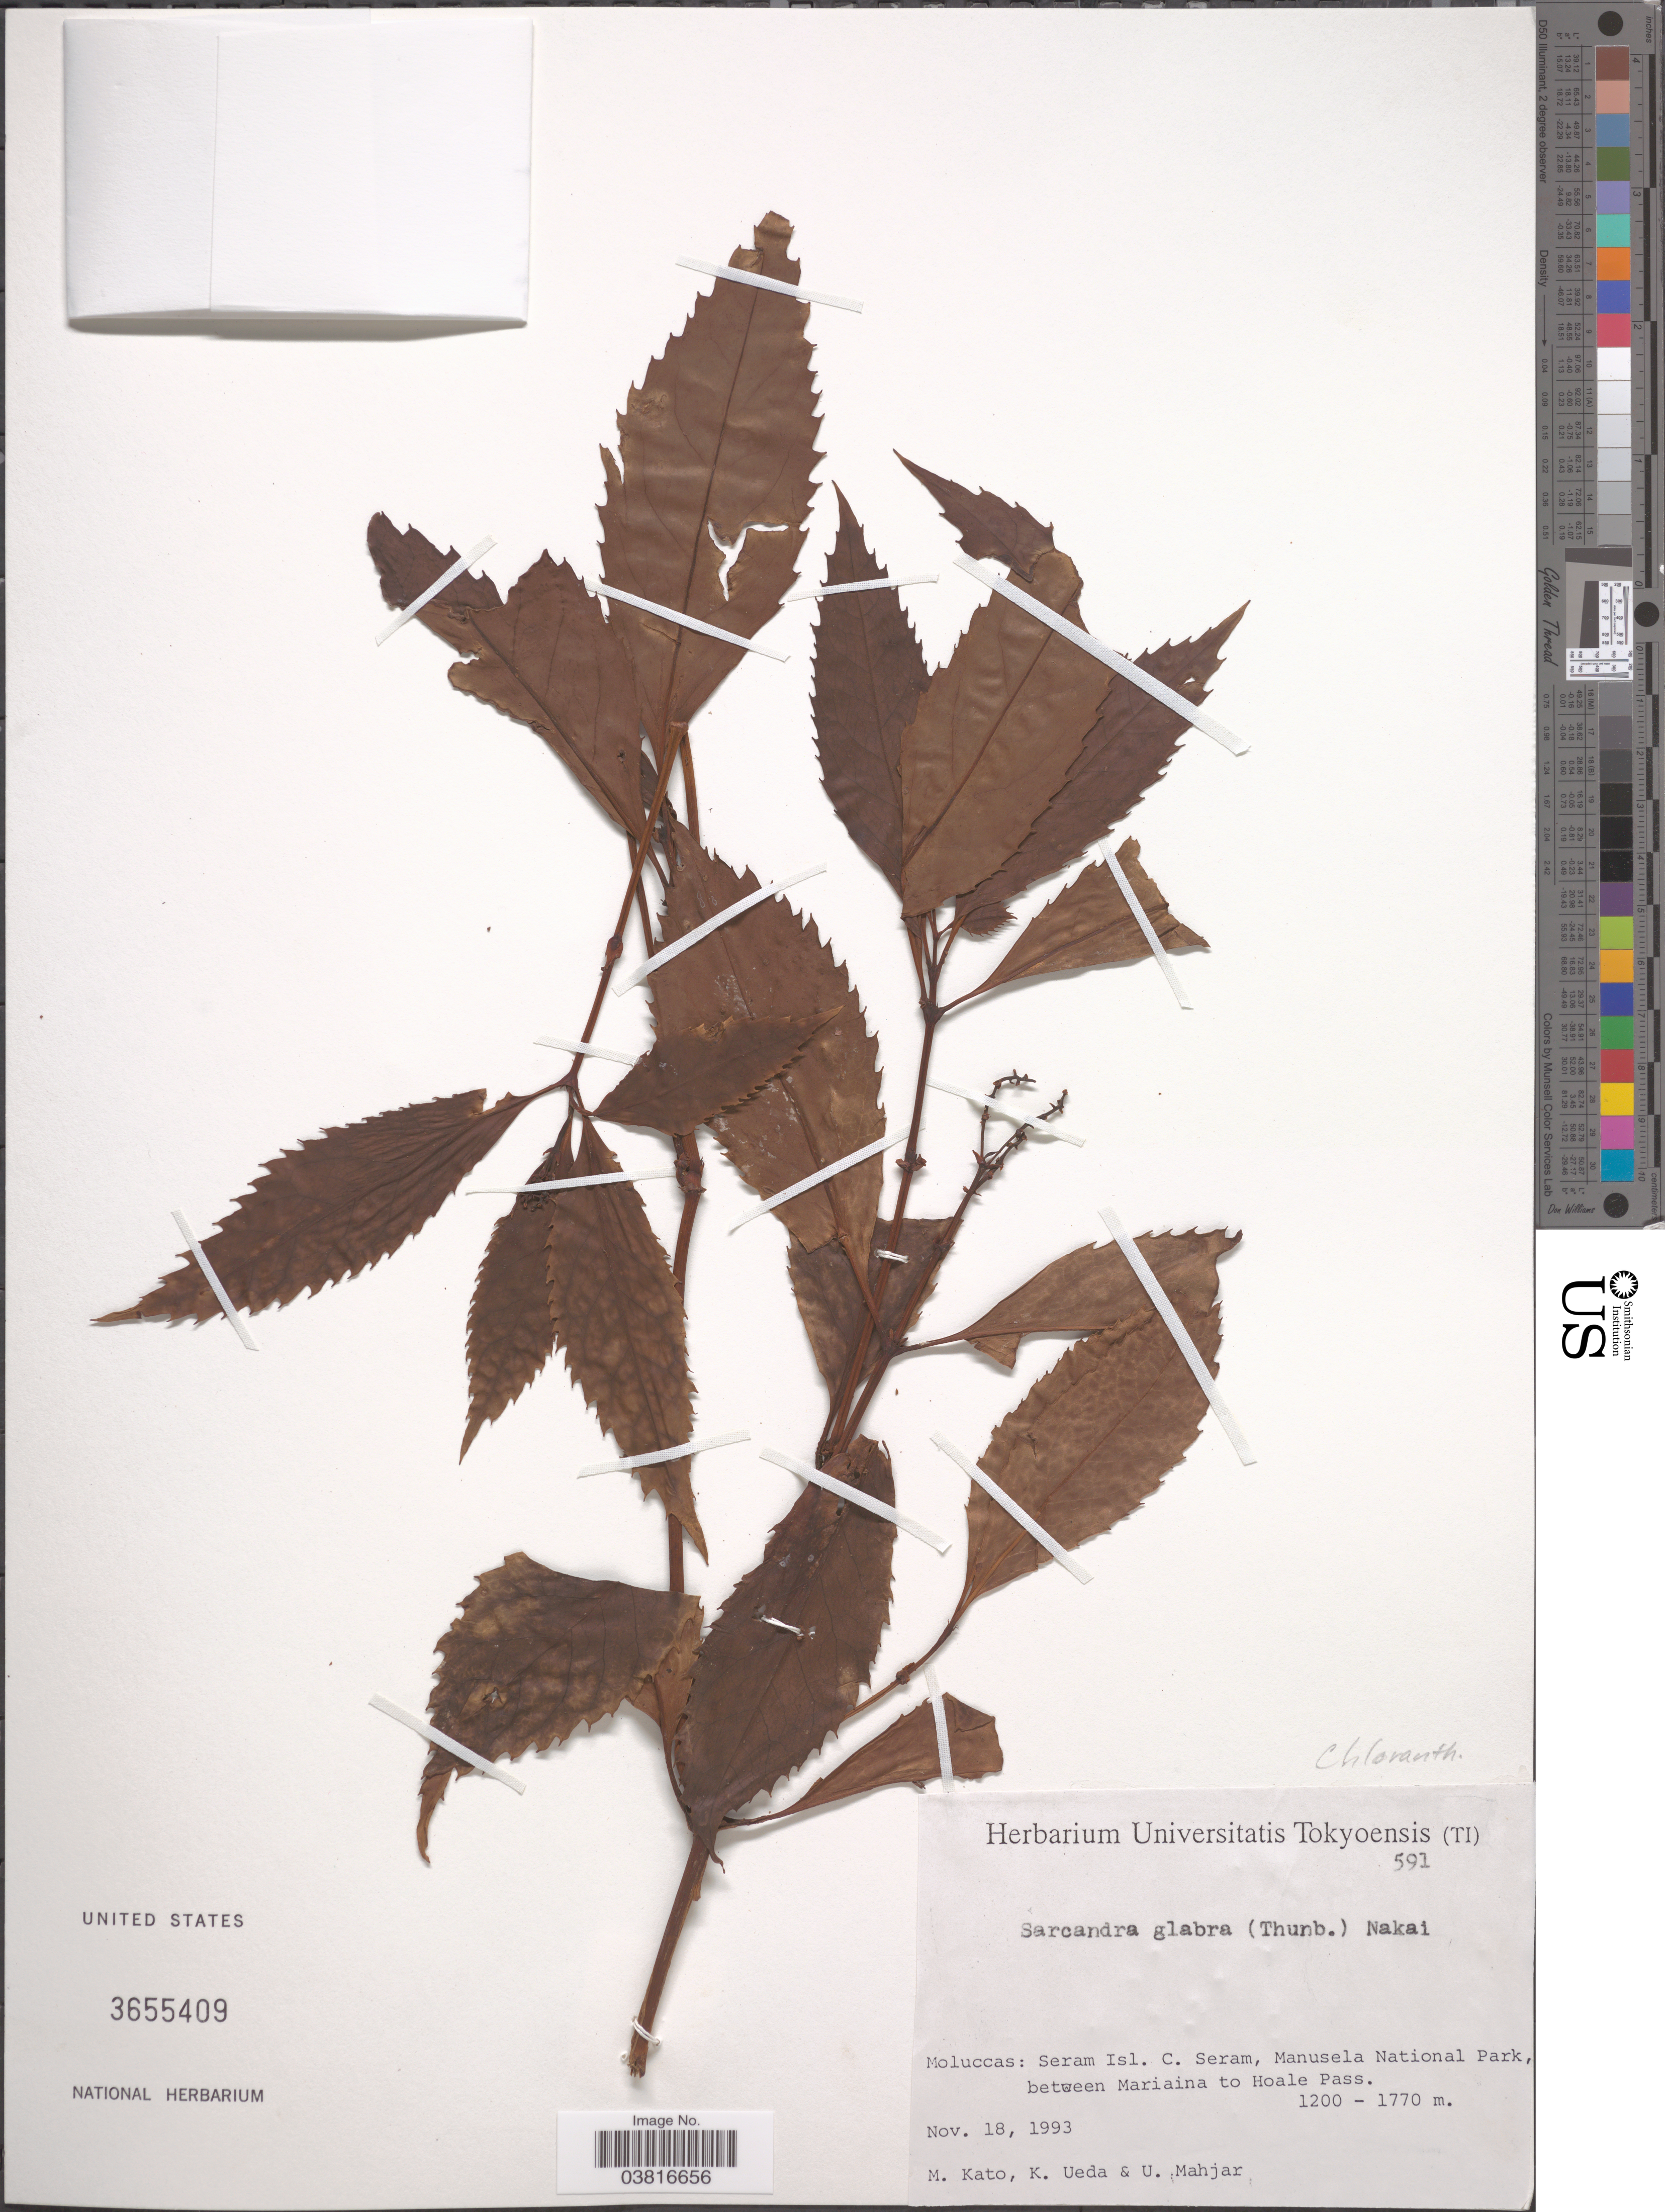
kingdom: Plantae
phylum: Tracheophyta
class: Magnoliopsida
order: Chloranthales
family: Chloranthaceae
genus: Sarcandra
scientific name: Sarcandra glabra subsp. brachystachys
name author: (Blume) Verdc.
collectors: M. Kato, K. Ueda & U.W. Mahjar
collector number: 591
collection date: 1993-11-18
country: Indonesia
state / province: Maluku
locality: Moluccas: Seram Isl. C. Seram, Manusela National Park, between Mariaina to Hoale Pass.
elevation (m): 1200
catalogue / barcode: US 3655409